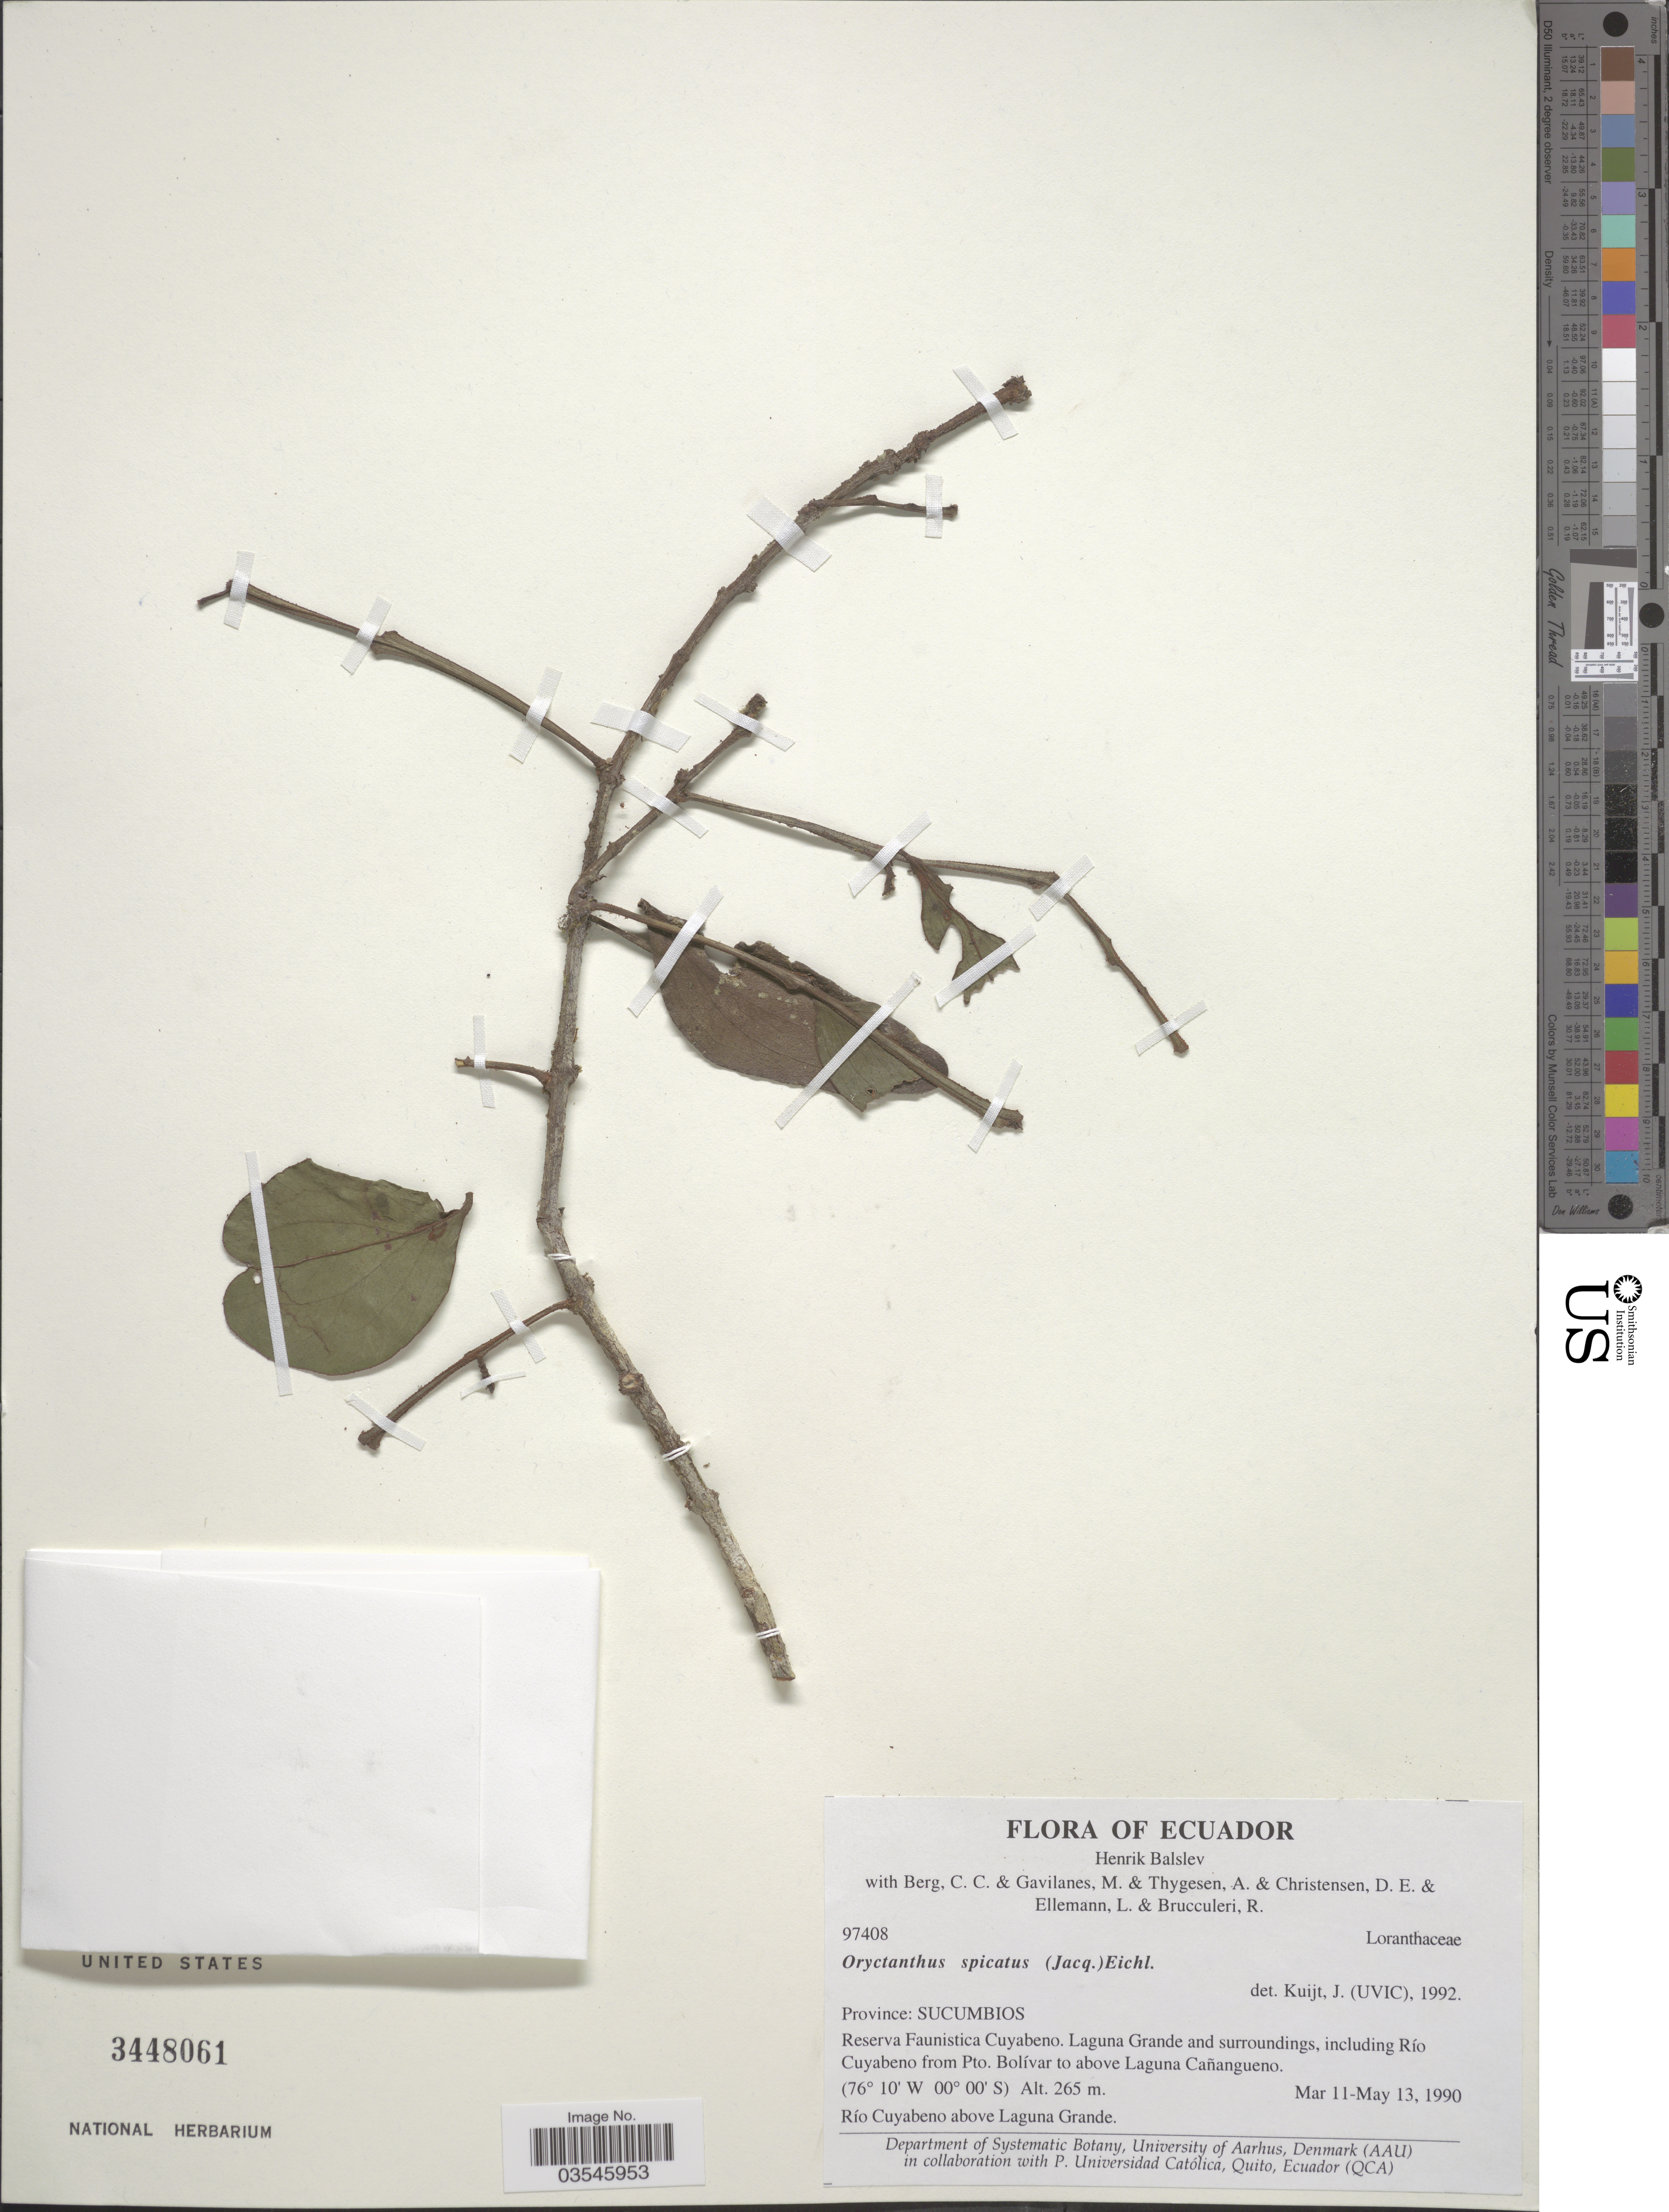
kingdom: Plantae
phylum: Tracheophyta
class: Magnoliopsida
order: Santalales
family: Loranthaceae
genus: Oryctanthus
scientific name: Oryctanthus spicatus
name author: (Jacq.) Eichler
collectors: H. Balslev, C. C. Berg, M. Gavilanes, A. Thygesen & et al.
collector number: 97408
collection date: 1990-03-11/1990-05-13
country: Ecuador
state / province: Sucumbíos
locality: Reserva Faunistica Cuyabeno. Laguna Grande and surroundings, including Río Cuyabeno from Pto. Bolívar to above Laguna Cañangueno.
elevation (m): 265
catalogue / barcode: US 3448061